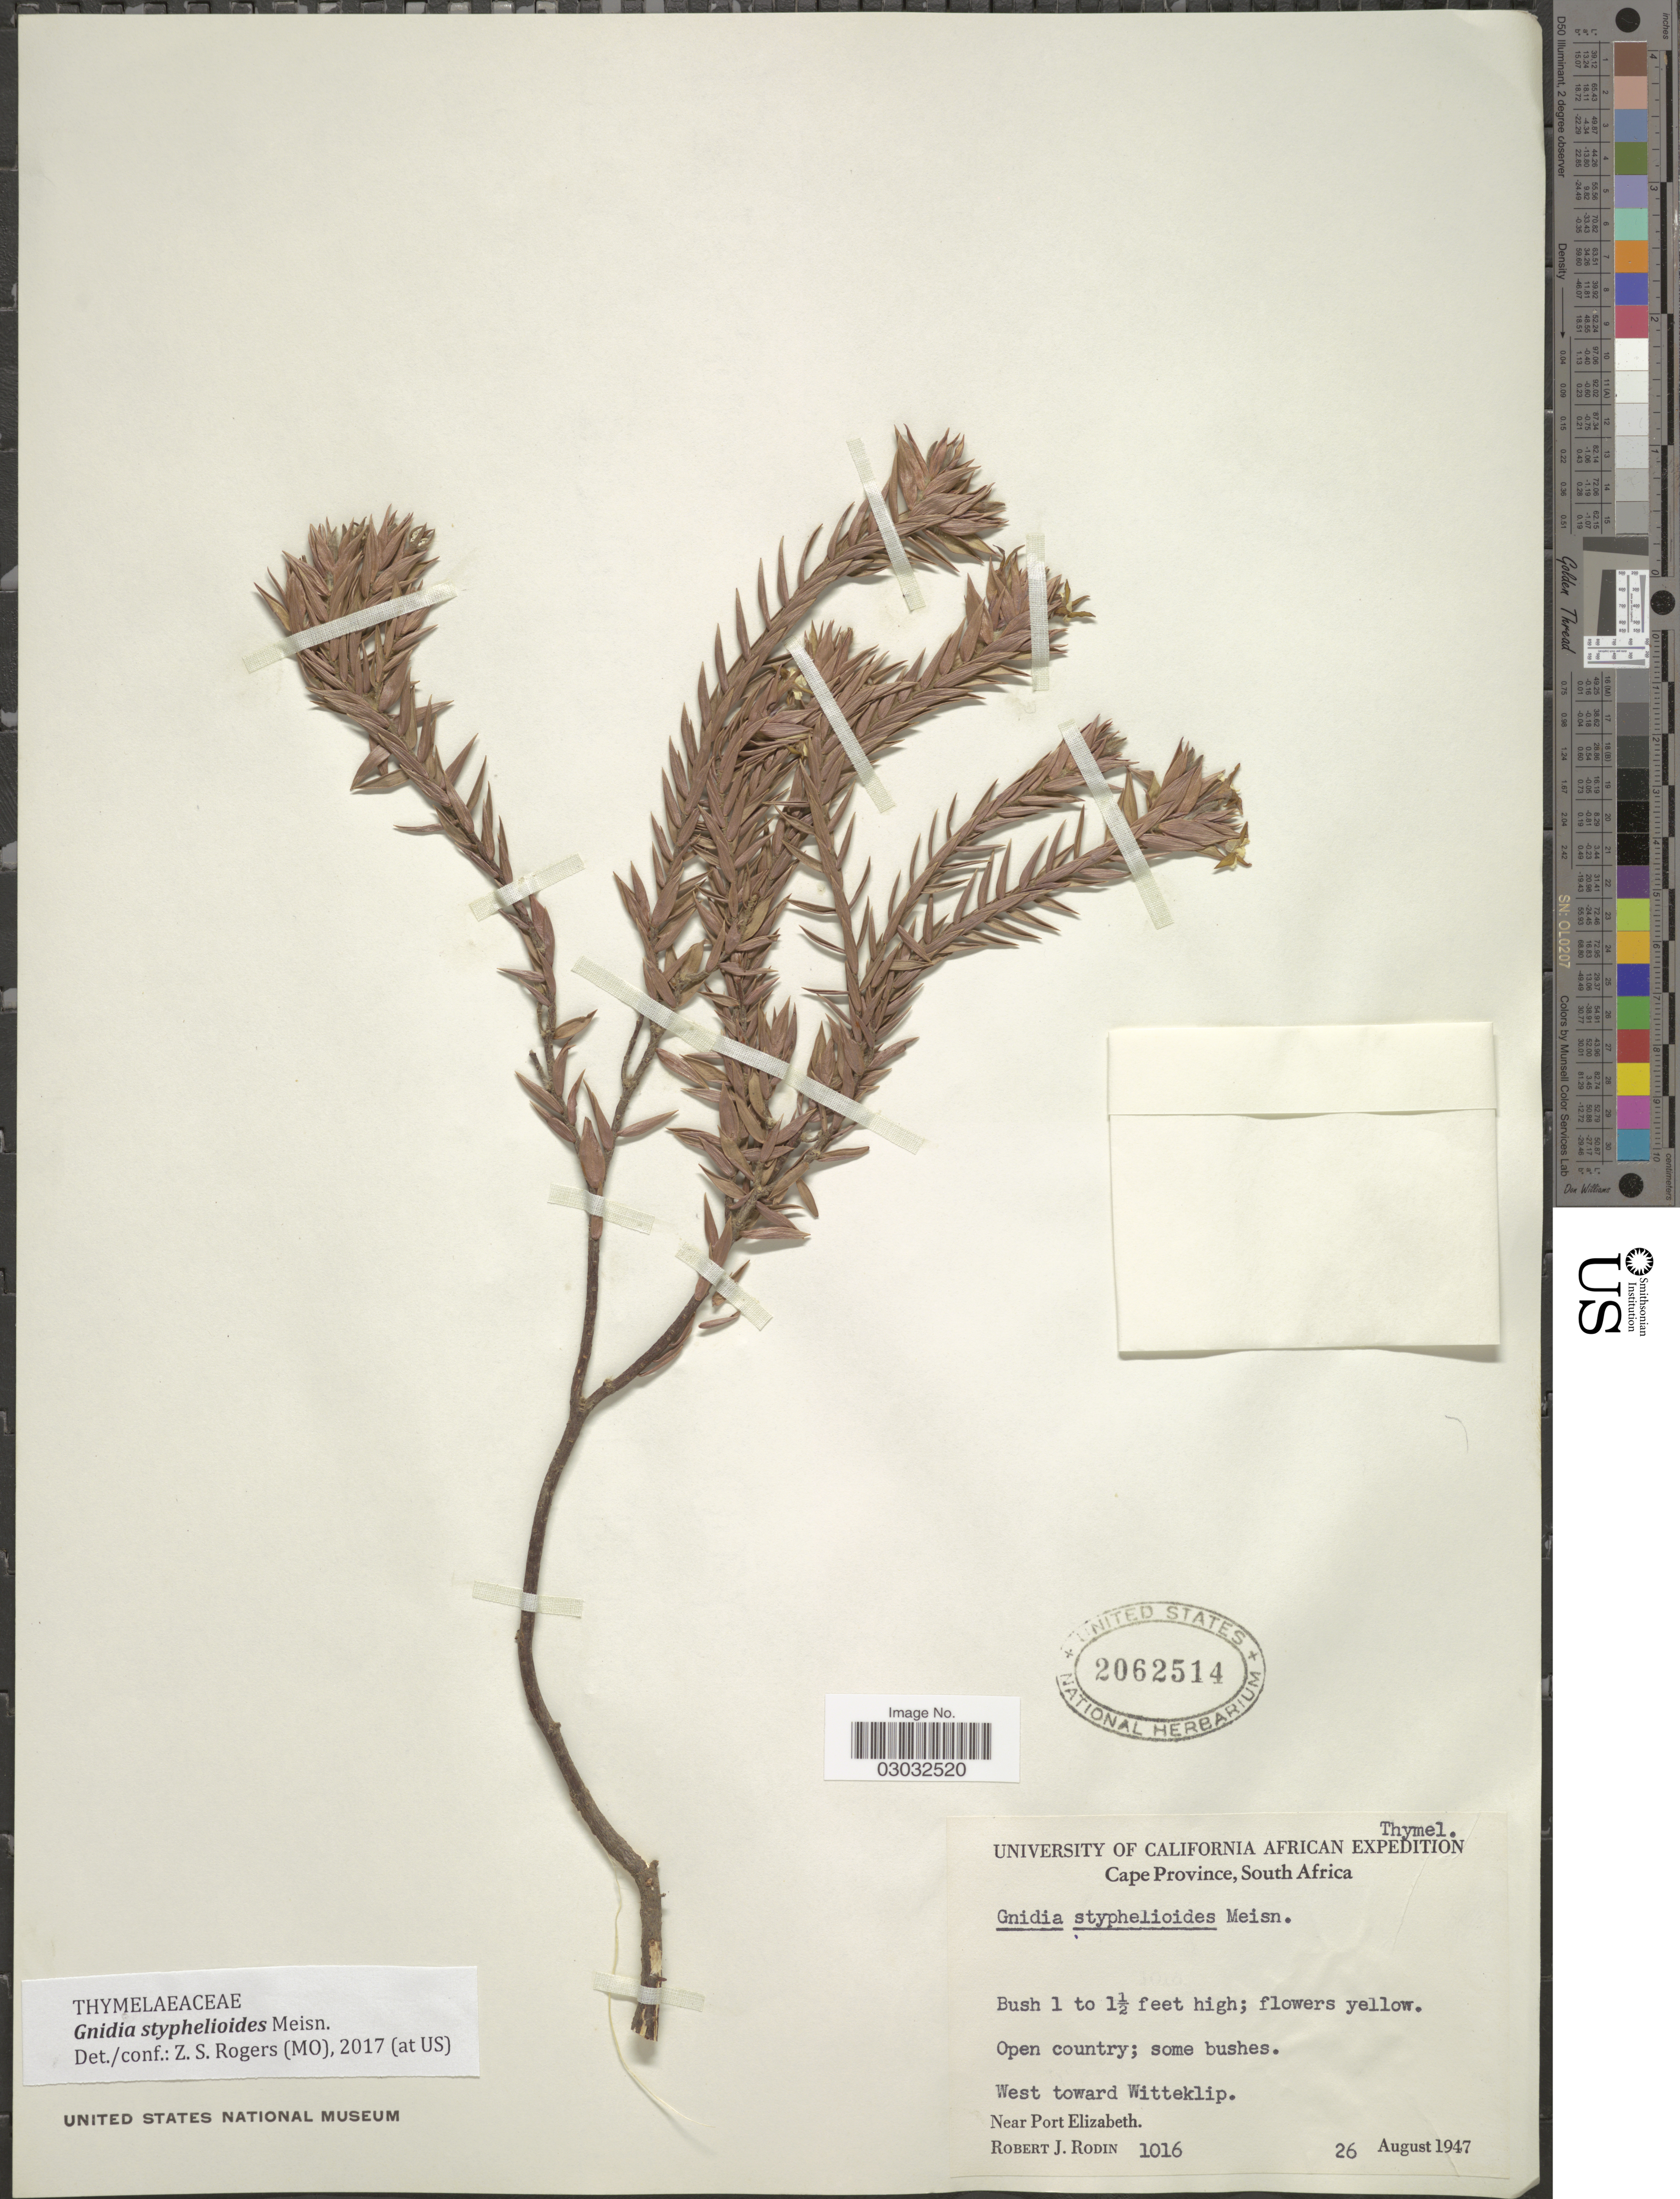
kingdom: Plantae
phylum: Tracheophyta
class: Magnoliopsida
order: Malvales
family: Thymelaeaceae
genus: Gnidia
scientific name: Gnidia styphelioides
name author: Meisn.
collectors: R. J. Rodin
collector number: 1016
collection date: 1947-08-26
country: South Africa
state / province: Eastern Cape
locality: West toward Witteklip. Near Port Elizabeth.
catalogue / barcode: US 2062514